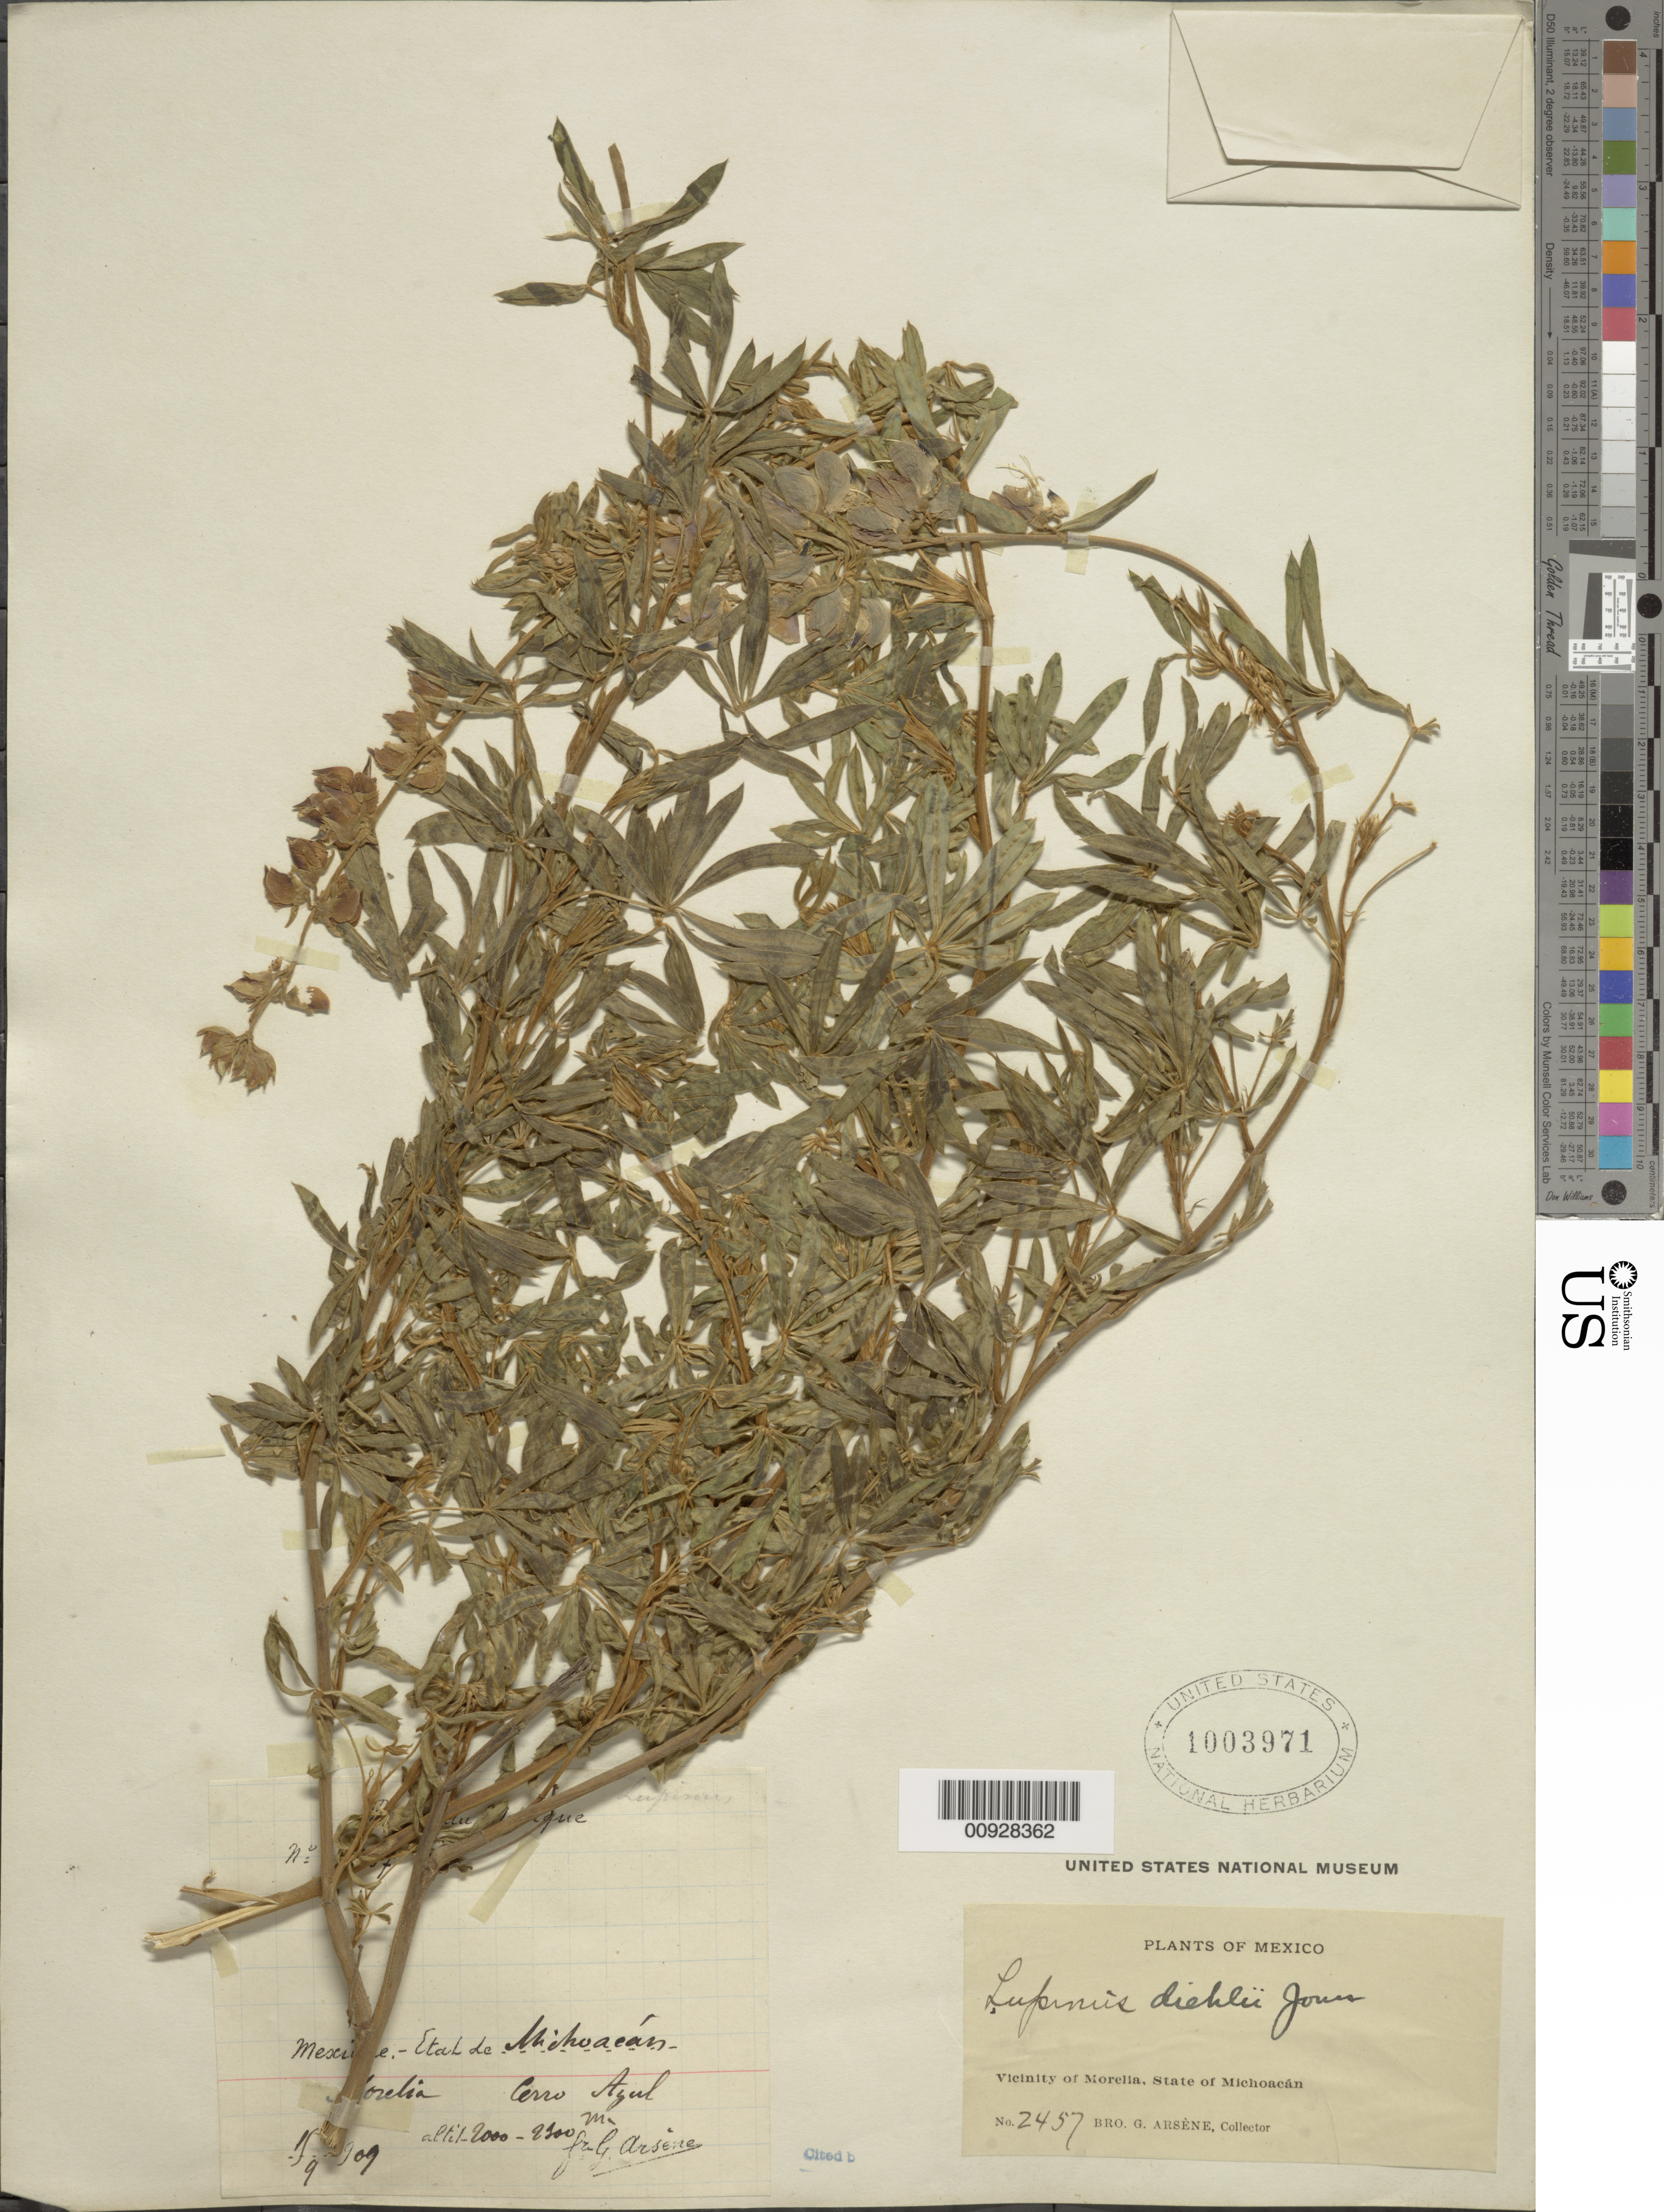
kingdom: Plantae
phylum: Tracheophyta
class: Magnoliopsida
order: Fabales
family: Fabaceae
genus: Lupinus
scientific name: Lupinus diehlii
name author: M.E. Jones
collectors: Bro. G. Arsène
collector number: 2457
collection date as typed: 15 Sep 1909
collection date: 1909-09-15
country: Mexico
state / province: Michoacán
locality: Cerro Azul. Vicinity of Morelia, State of Michoacán.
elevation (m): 2100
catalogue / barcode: US 1003971